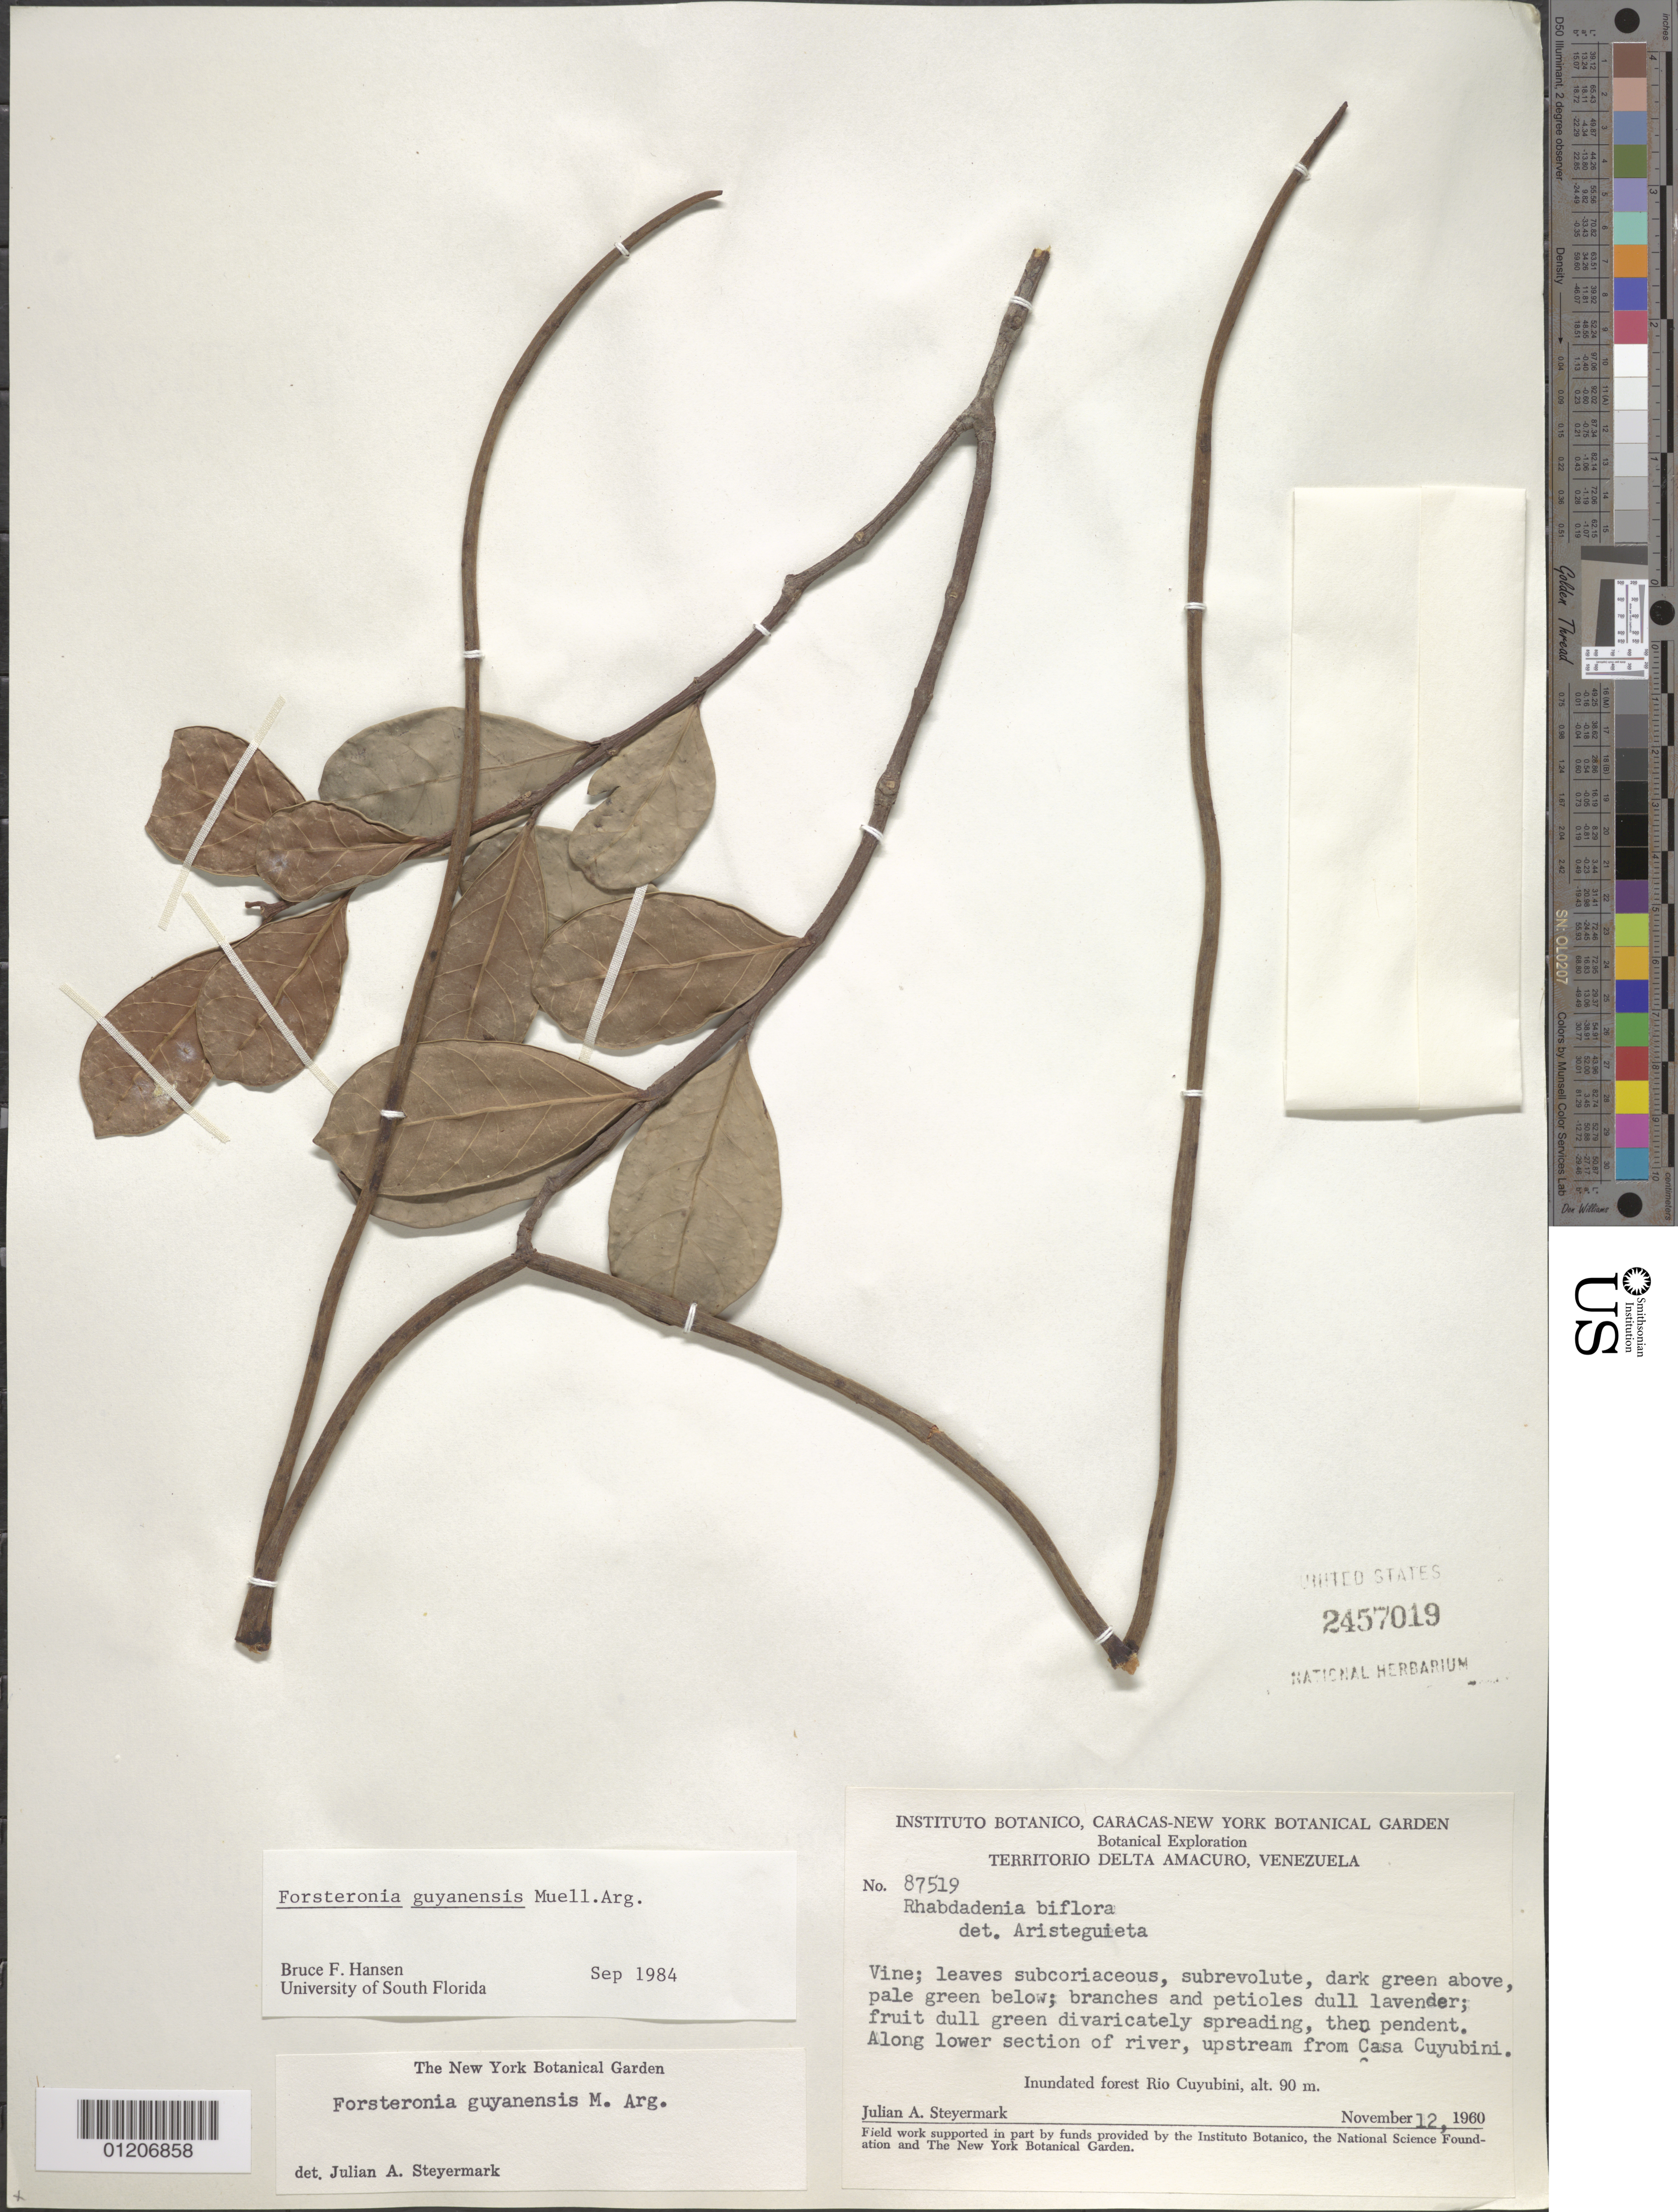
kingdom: Plantae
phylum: Tracheophyta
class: Magnoliopsida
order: Gentianales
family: Apocynaceae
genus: Forsteronia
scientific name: Forsteronia guyanensis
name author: Müll. Arg.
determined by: Hansen, B.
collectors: J. Steyermark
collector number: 87519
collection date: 1960-11-12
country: Venezuela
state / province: Delta Amacuro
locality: Rio Cuyubini; along lower section of river, upstream from Casa Cuyubini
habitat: Inundated forest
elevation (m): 90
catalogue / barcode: US 2457019